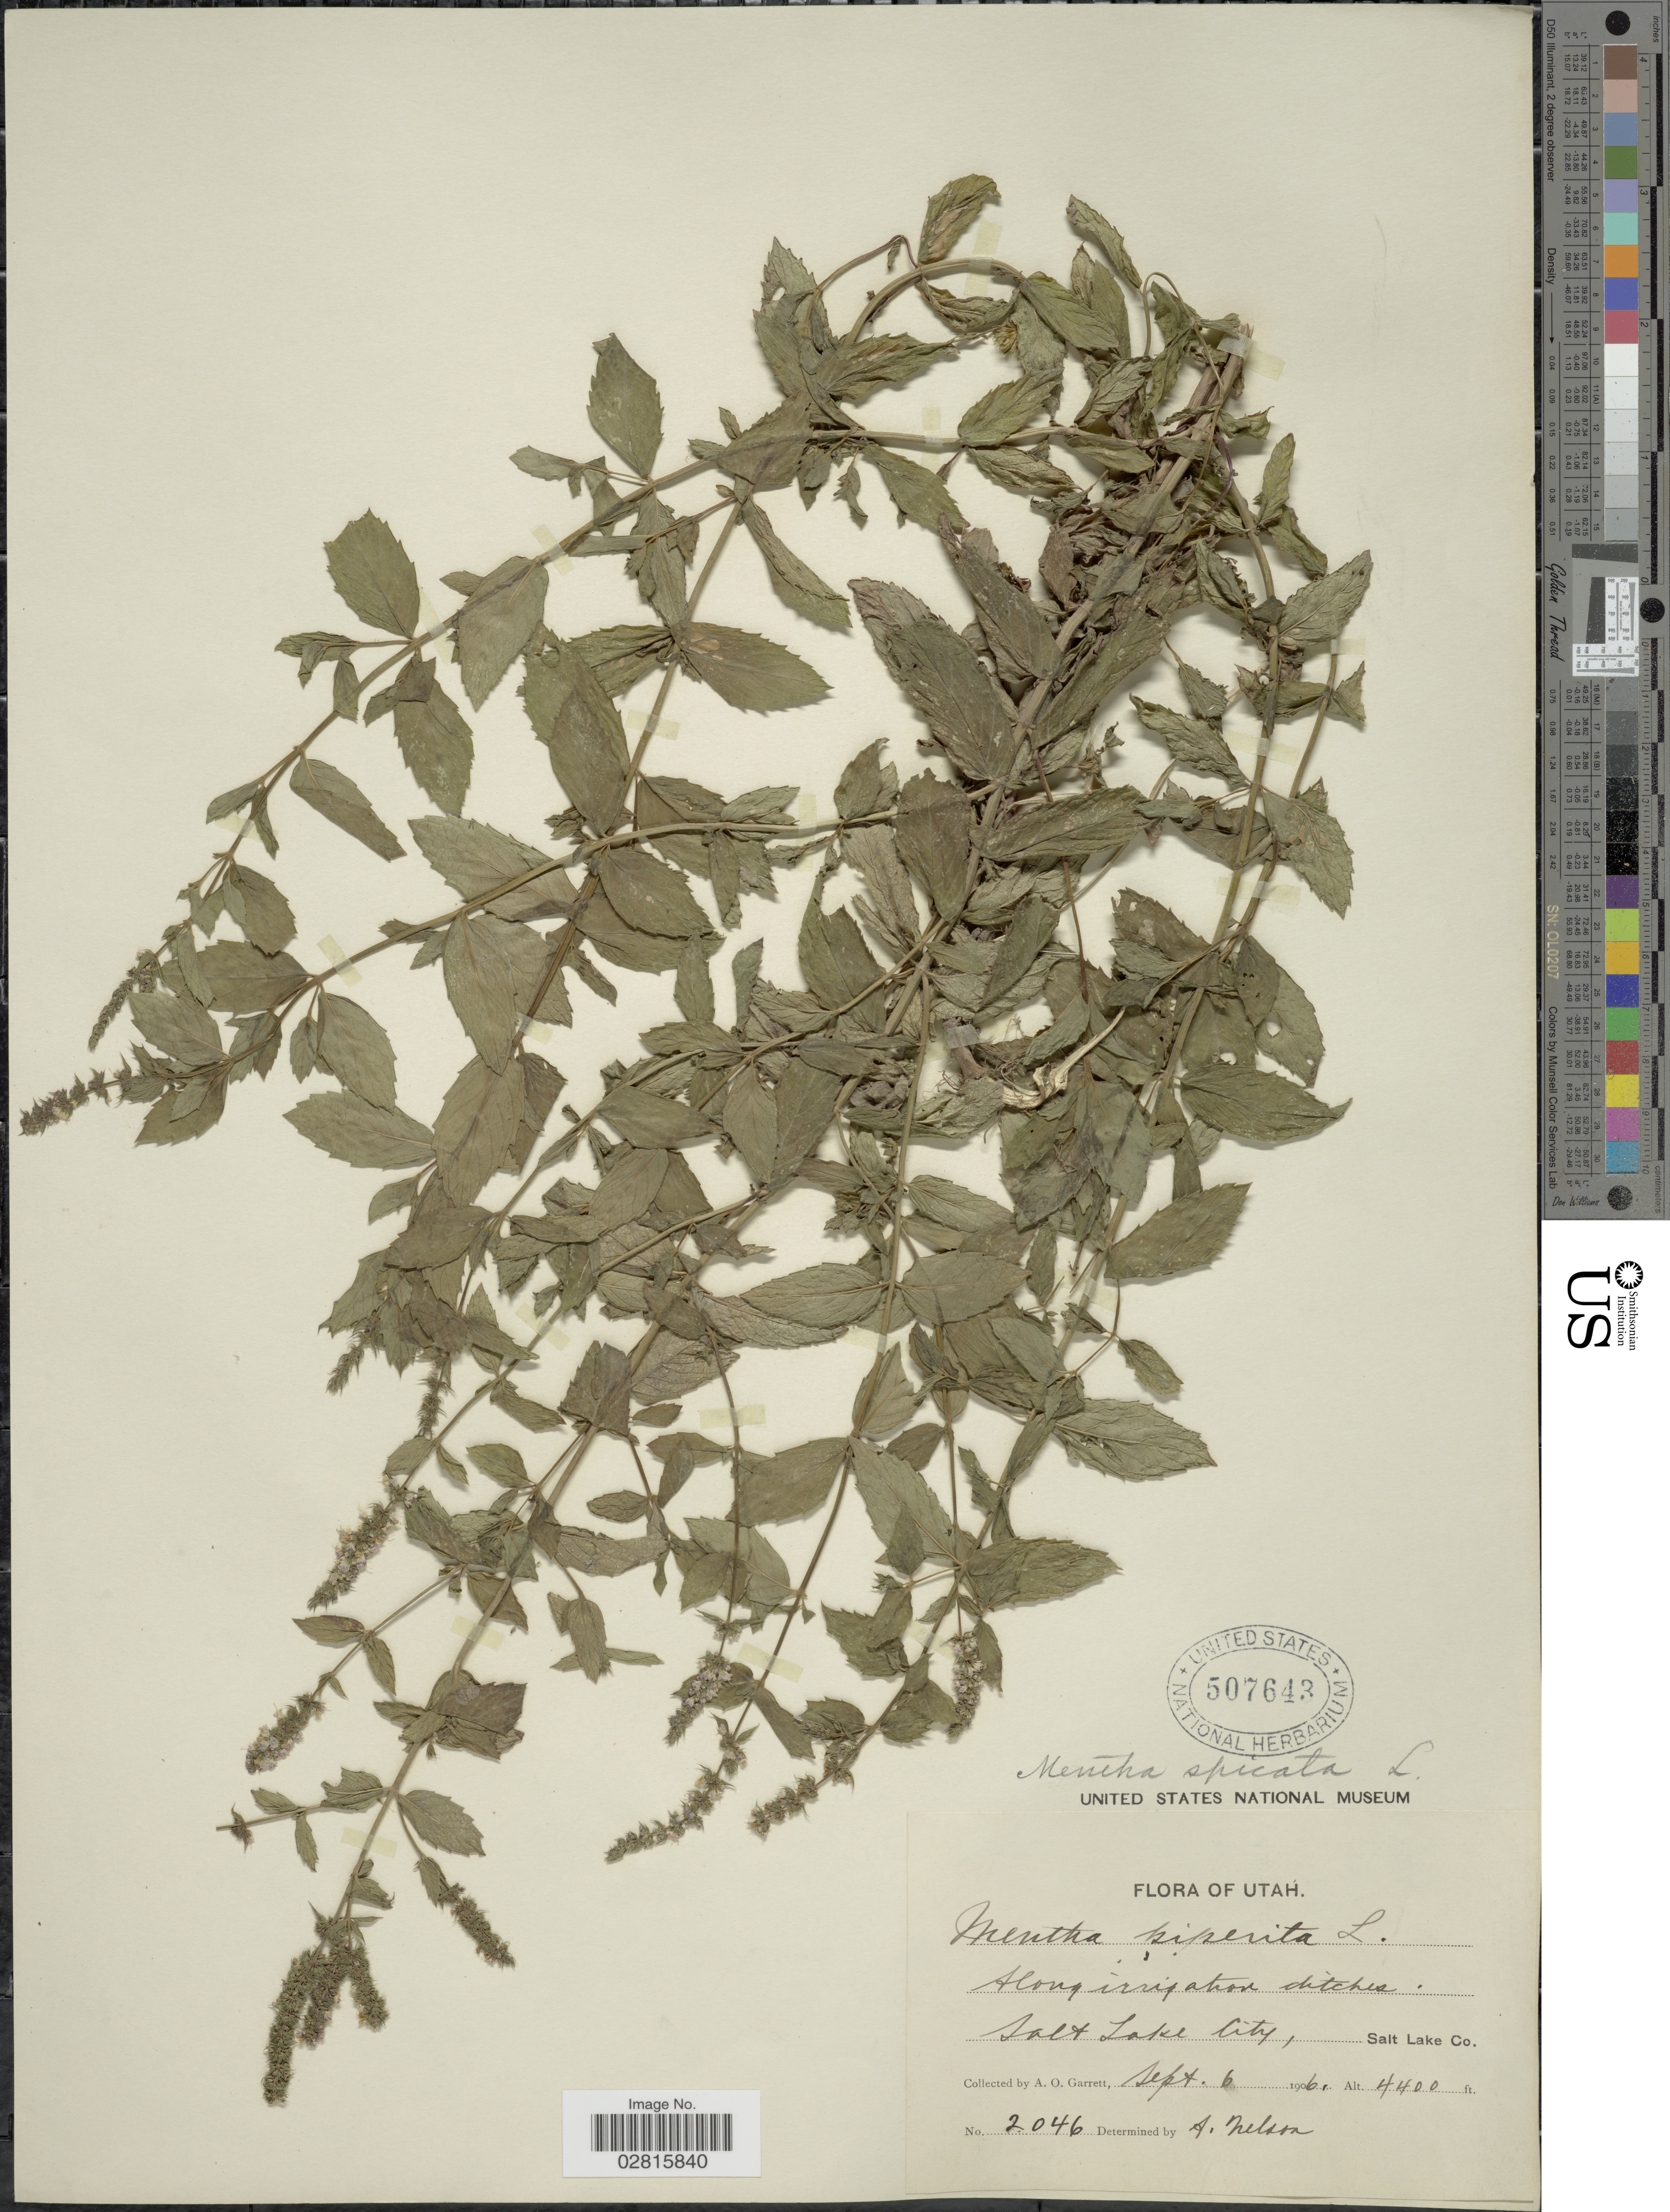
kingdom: Plantae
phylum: Tracheophyta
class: Magnoliopsida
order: Lamiales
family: Lamiaceae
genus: Mentha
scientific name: Mentha spicata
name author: L.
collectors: A. O. Garrett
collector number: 2046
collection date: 1906-09-06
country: United States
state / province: Utah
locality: Salt Lake City, Salt Lake Co.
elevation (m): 1341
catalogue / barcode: US 507643